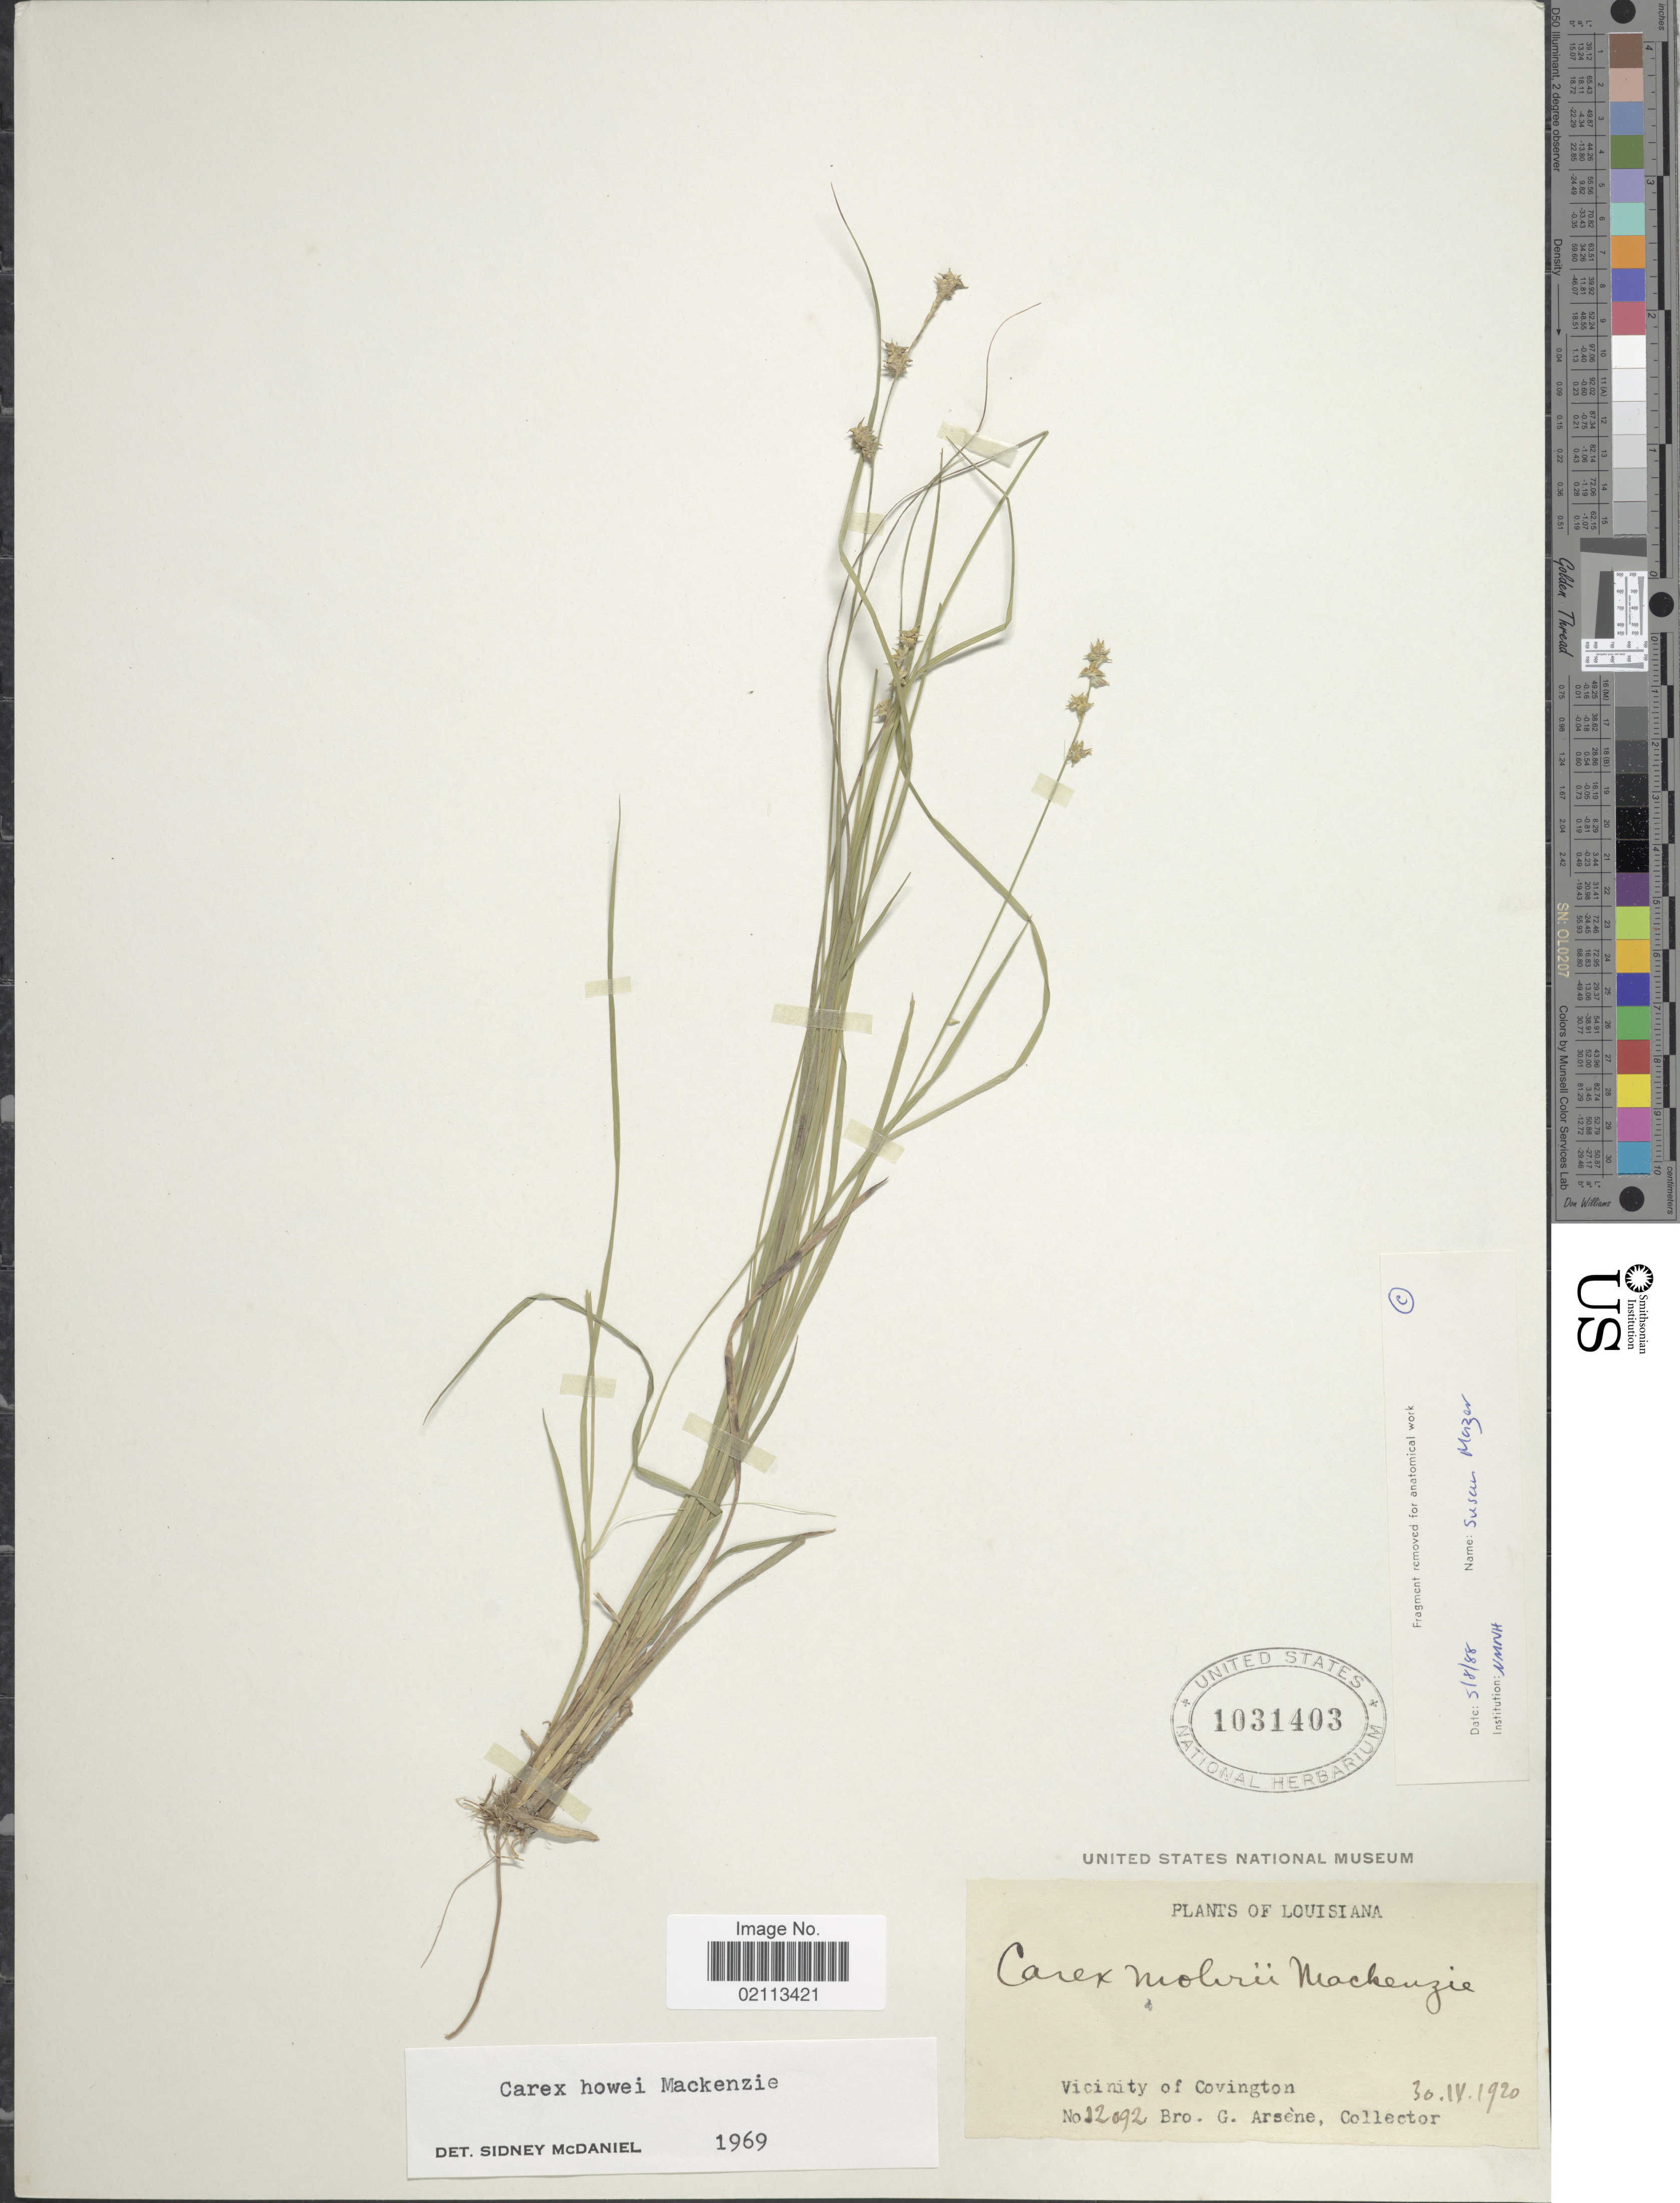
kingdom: Plantae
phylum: Tracheophyta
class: Liliopsida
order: Poales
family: Cyperaceae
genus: Carex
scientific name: Carex howei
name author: Mack.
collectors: Bro. G. Arsène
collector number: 12092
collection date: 1920-04-30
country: United States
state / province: Louisiana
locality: Vicinity of Covington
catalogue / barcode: US 1031403